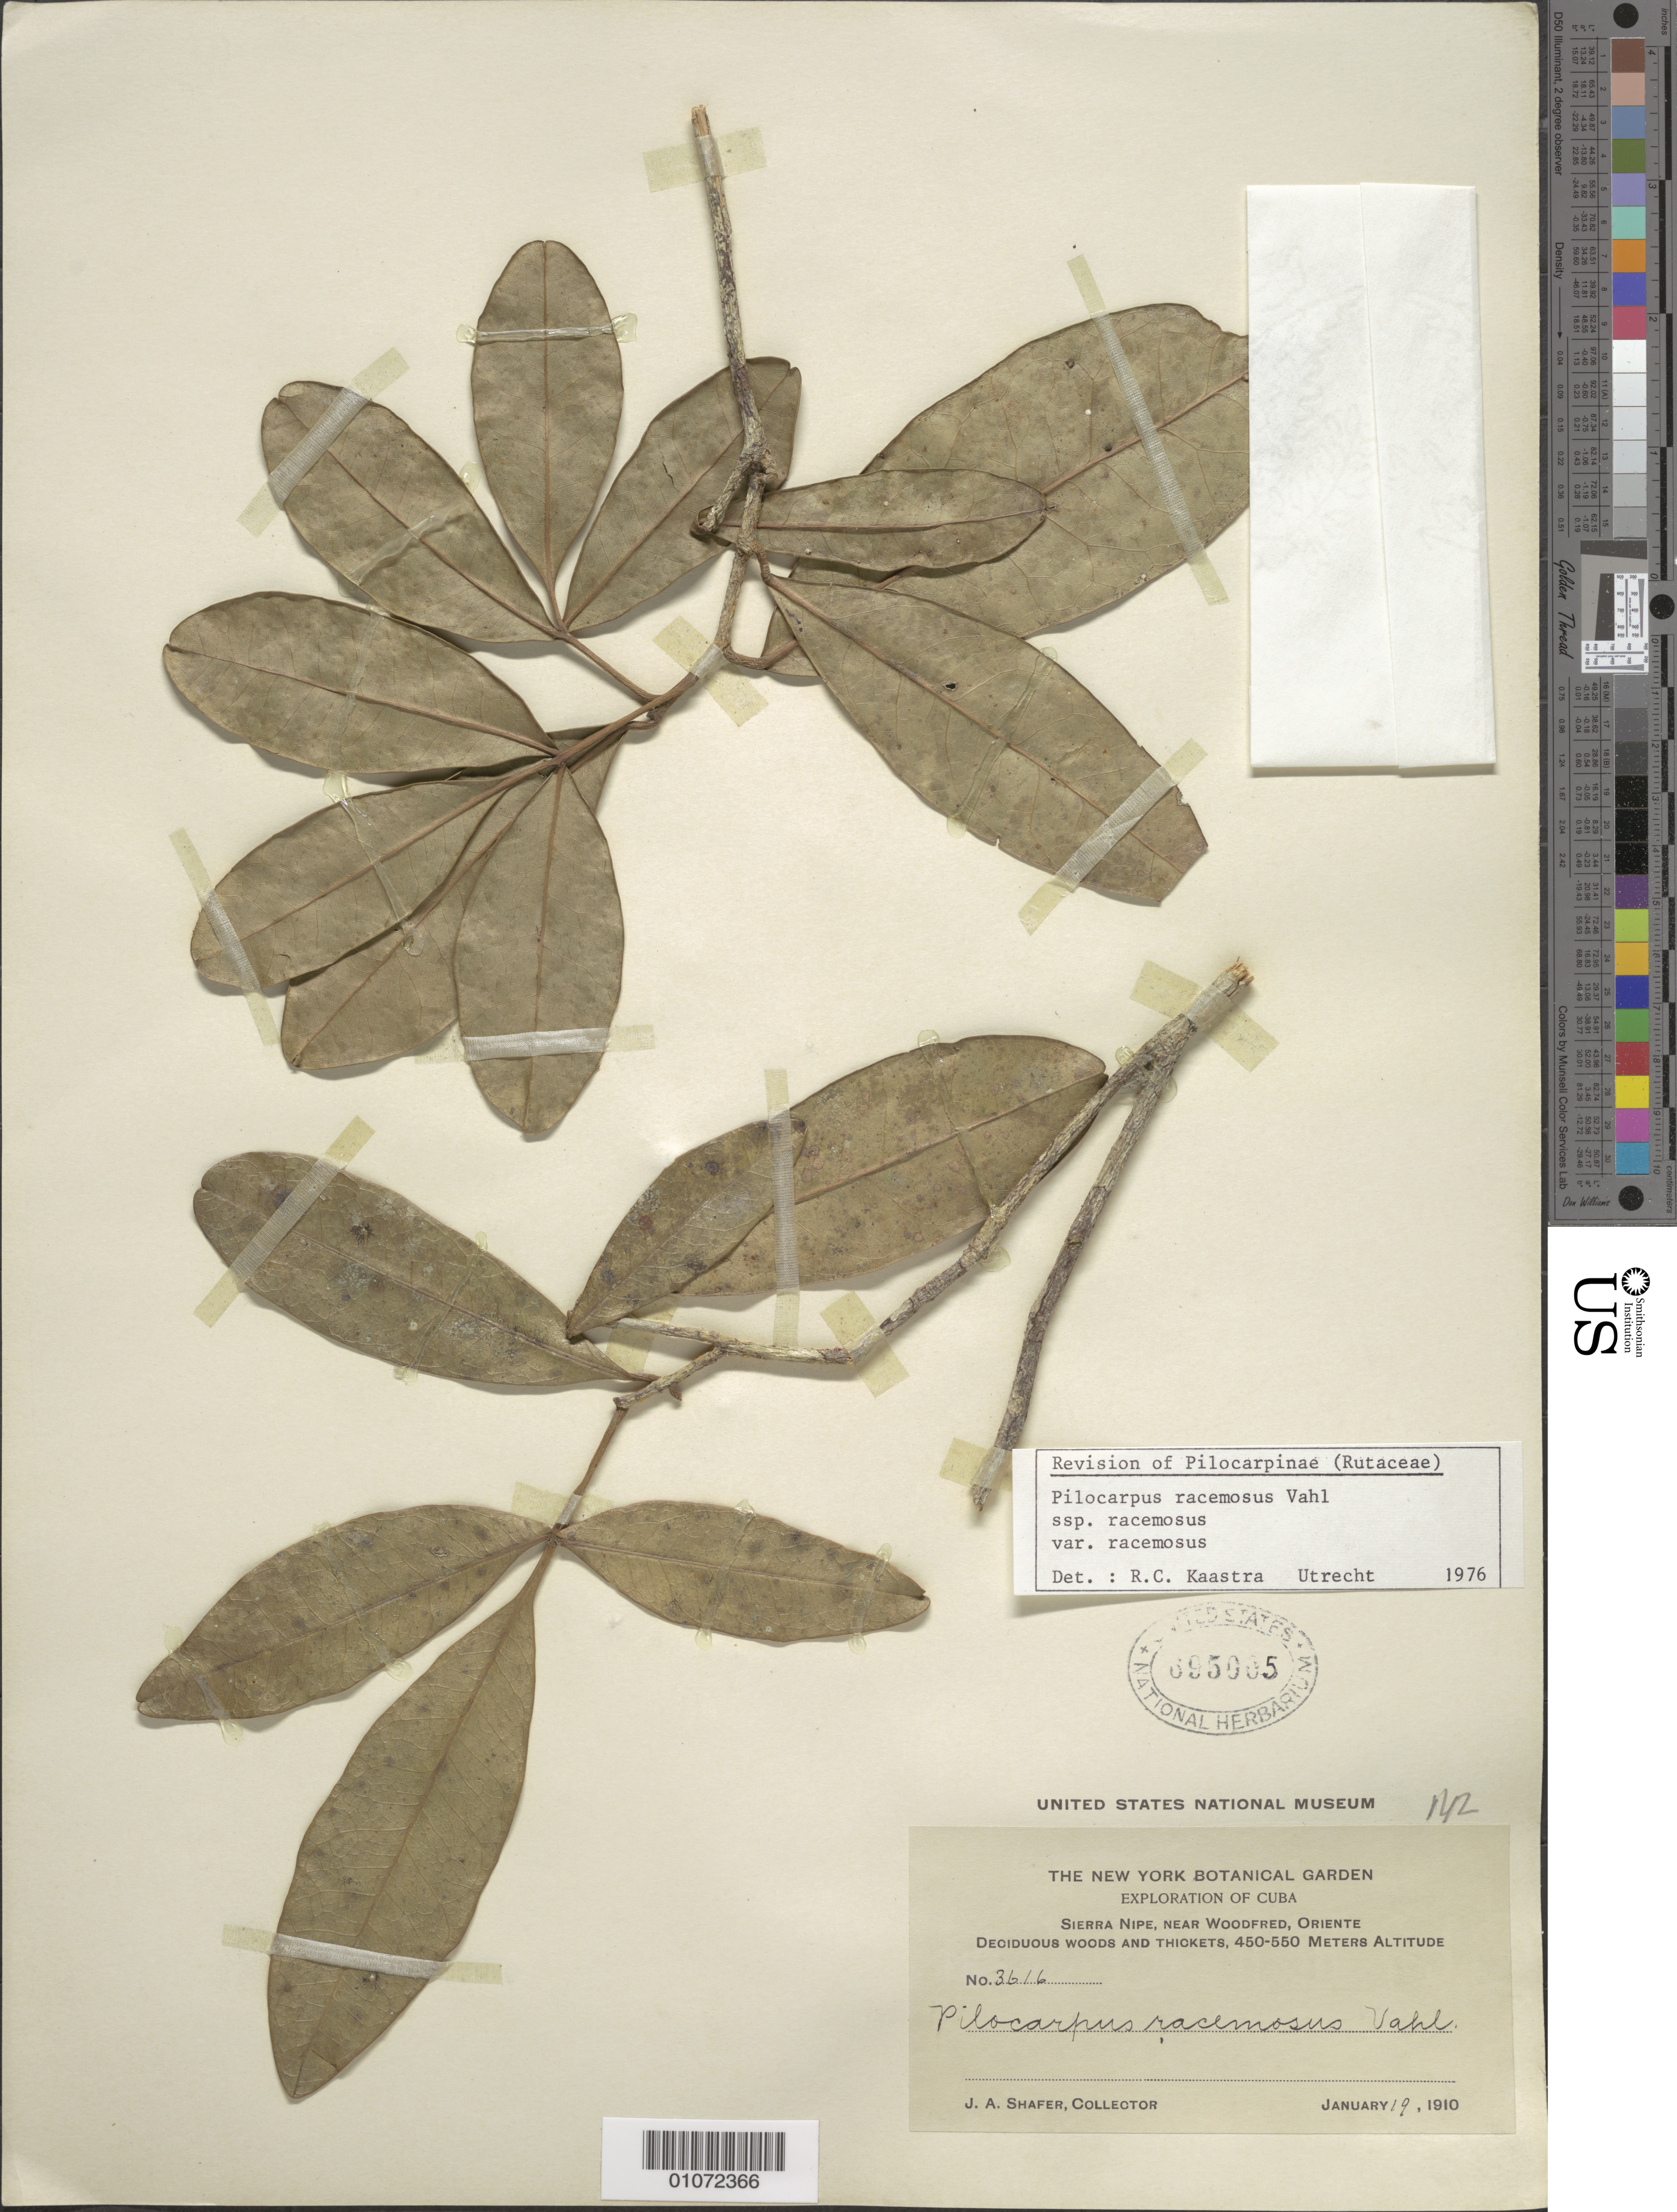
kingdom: Plantae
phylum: Tracheophyta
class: Magnoliopsida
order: Sapindales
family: Rutaceae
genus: Pilocarpus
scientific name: Pilocarpus racemosus subsp. racemosus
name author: Vahl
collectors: J. A. Shafer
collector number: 3616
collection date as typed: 19 Jan 1910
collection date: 1910-01-19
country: Cuba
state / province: Holguín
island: Cuba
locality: Sierra Nipe, near Woodfred, Oriente; deciduous woods and thickets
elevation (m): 450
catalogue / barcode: US 695005